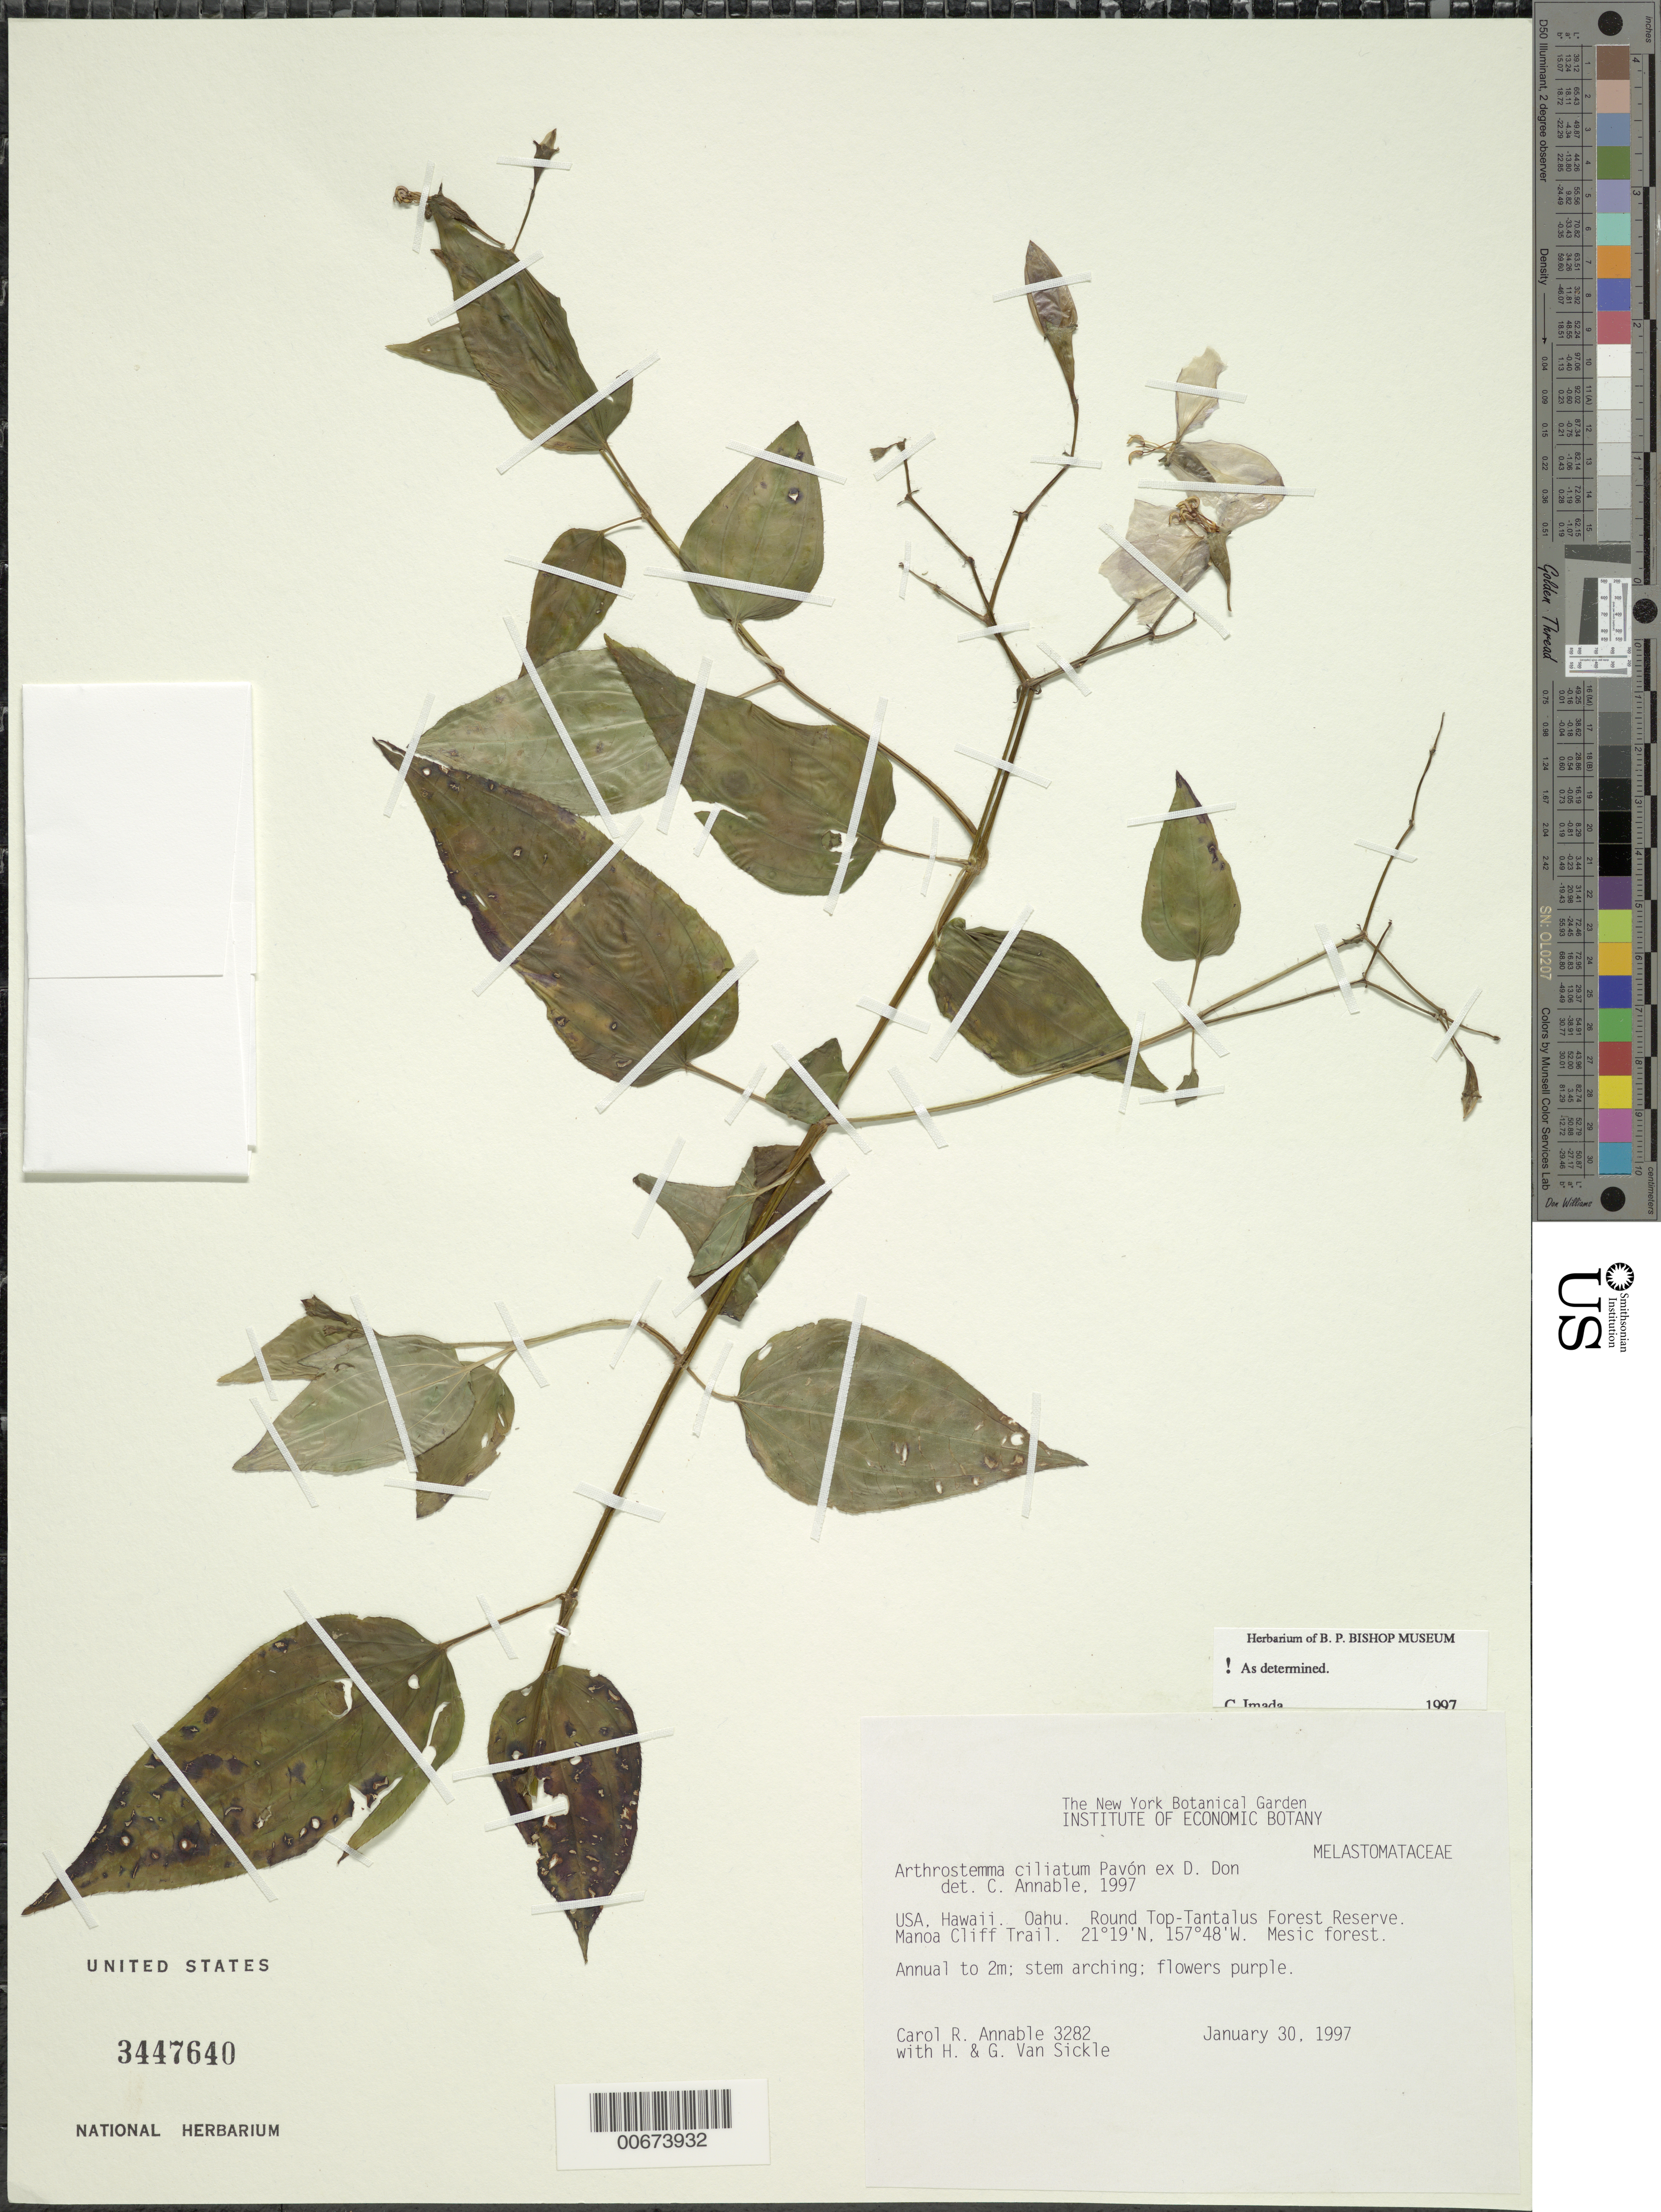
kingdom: Plantae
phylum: Tracheophyta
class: Magnoliopsida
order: Myrtales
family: Melastomataceae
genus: Arthrostemma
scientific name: Arthrostemma ciliatum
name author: Pav. ex D. Don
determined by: Imada, C.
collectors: C. R. Annable, H. Van Sickle & G. A. Van Sickle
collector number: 3282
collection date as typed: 30 Jan 1997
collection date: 1997-01-30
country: United States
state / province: Hawaii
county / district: Honolulu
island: Oahu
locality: Round Top-Tantalus Forest Reserve, Manoa Cliff Trail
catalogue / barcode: US 3447640